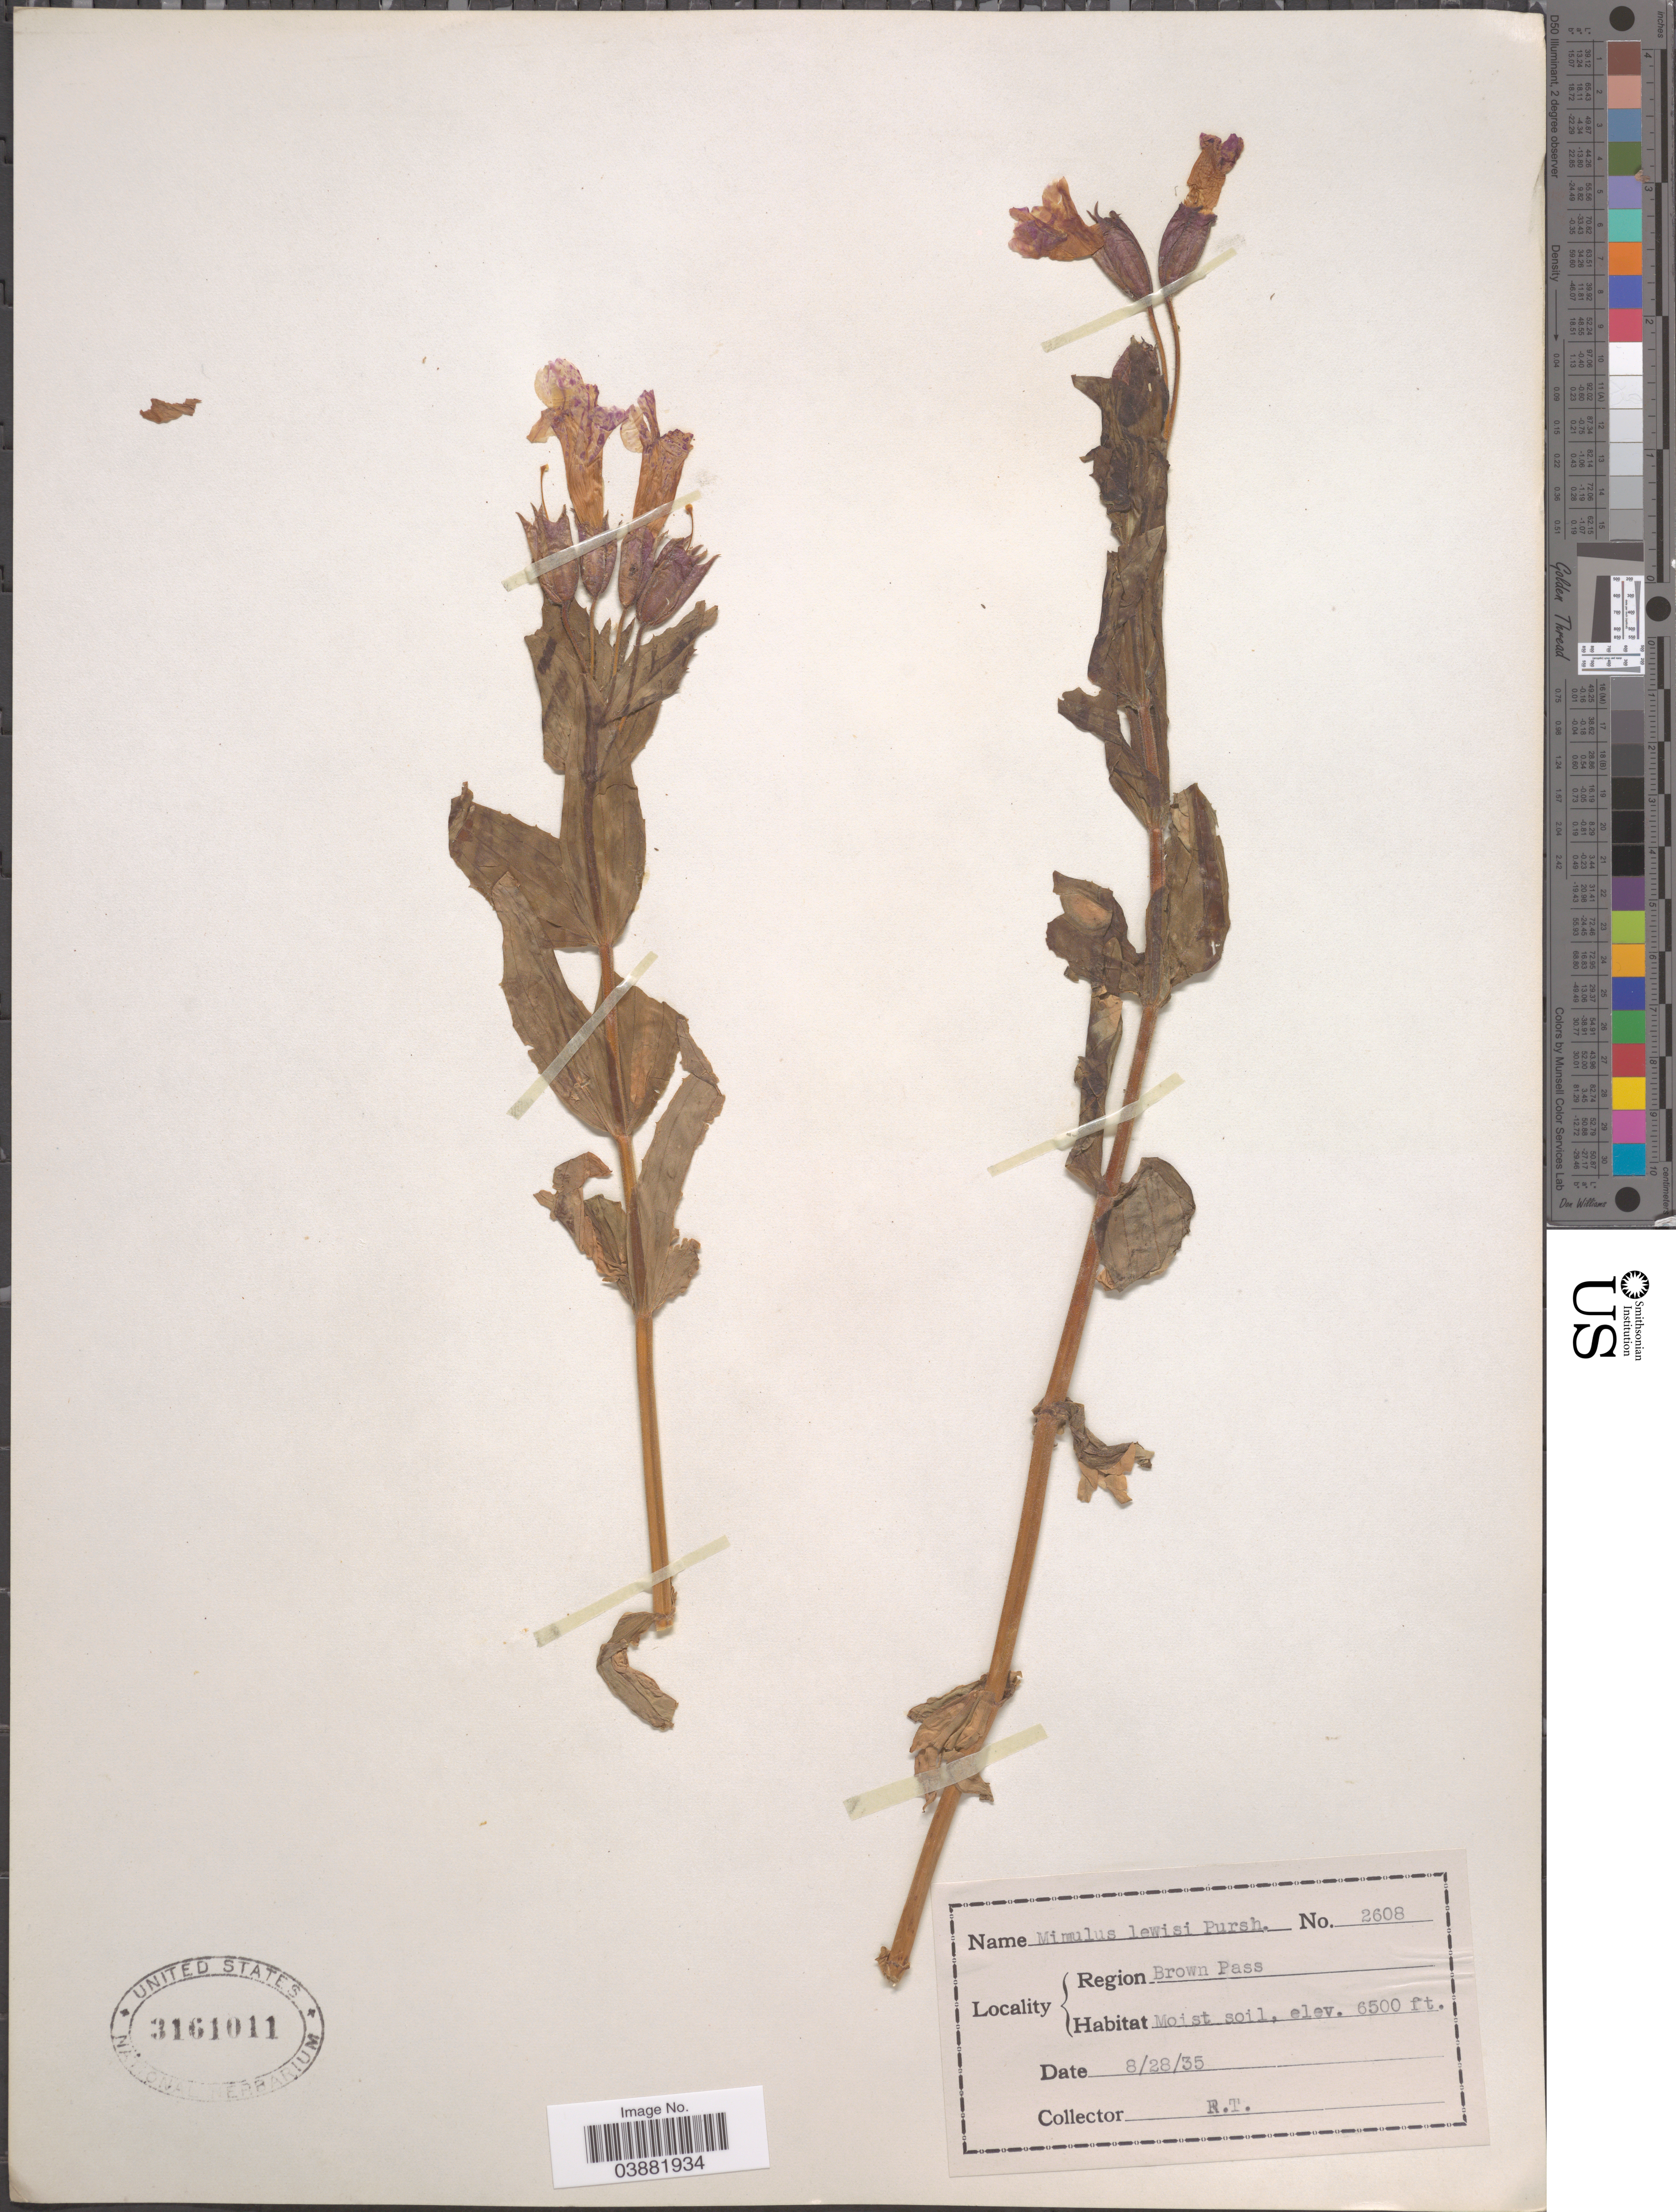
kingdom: Plantae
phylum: Tracheophyta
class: Magnoliopsida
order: Lamiales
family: Phrymaceae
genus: Mimulus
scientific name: Mimulus lewisii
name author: Pursh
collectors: R. T.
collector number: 2608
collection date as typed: Transcribed d/m/y: 28/8/35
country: United States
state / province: Montana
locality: Region Brown Pass.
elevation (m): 1981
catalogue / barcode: US 3161011